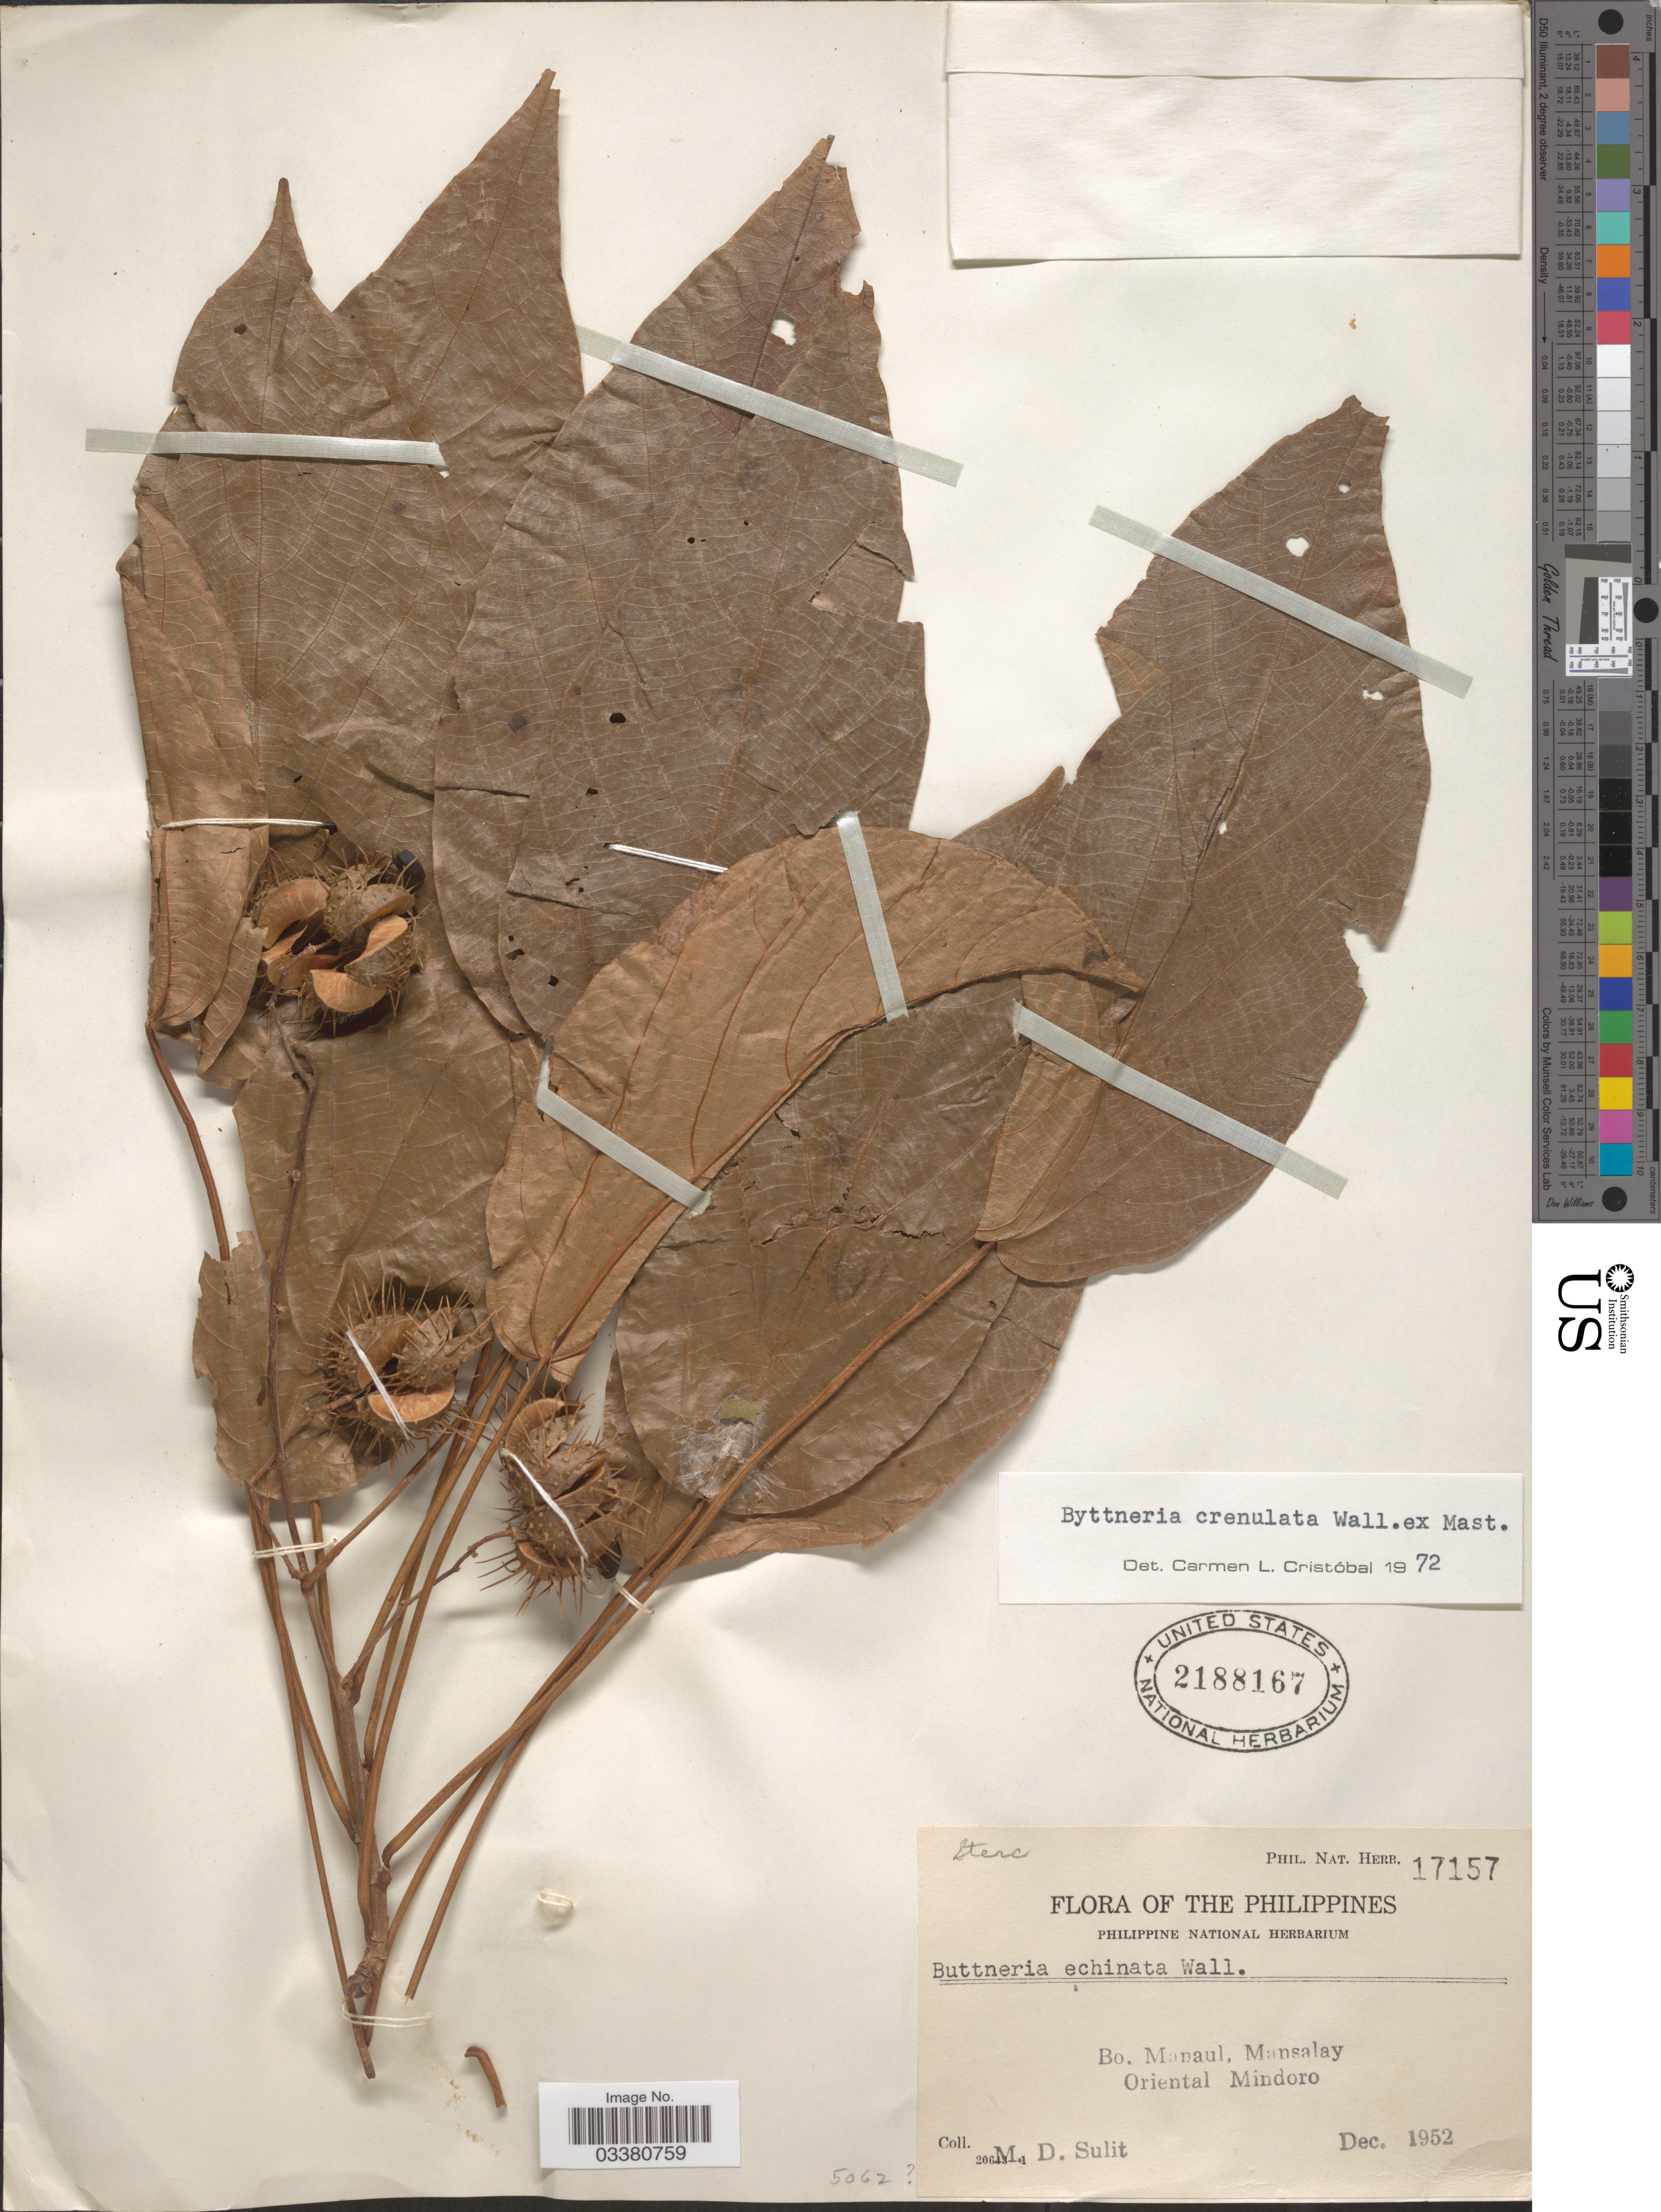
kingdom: Plantae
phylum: Tracheophyta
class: Magnoliopsida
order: Malvales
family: Malvaceae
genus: Byttneria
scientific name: Byttneria crenulata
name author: Wall. ex Mast.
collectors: M. Sulit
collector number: Phil. Nat. Herb. 17157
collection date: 1952-12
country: Philippines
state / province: Mimaropa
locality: Bo. Manaul, Mansalay. Oriental Mindoro.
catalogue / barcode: US 2188167